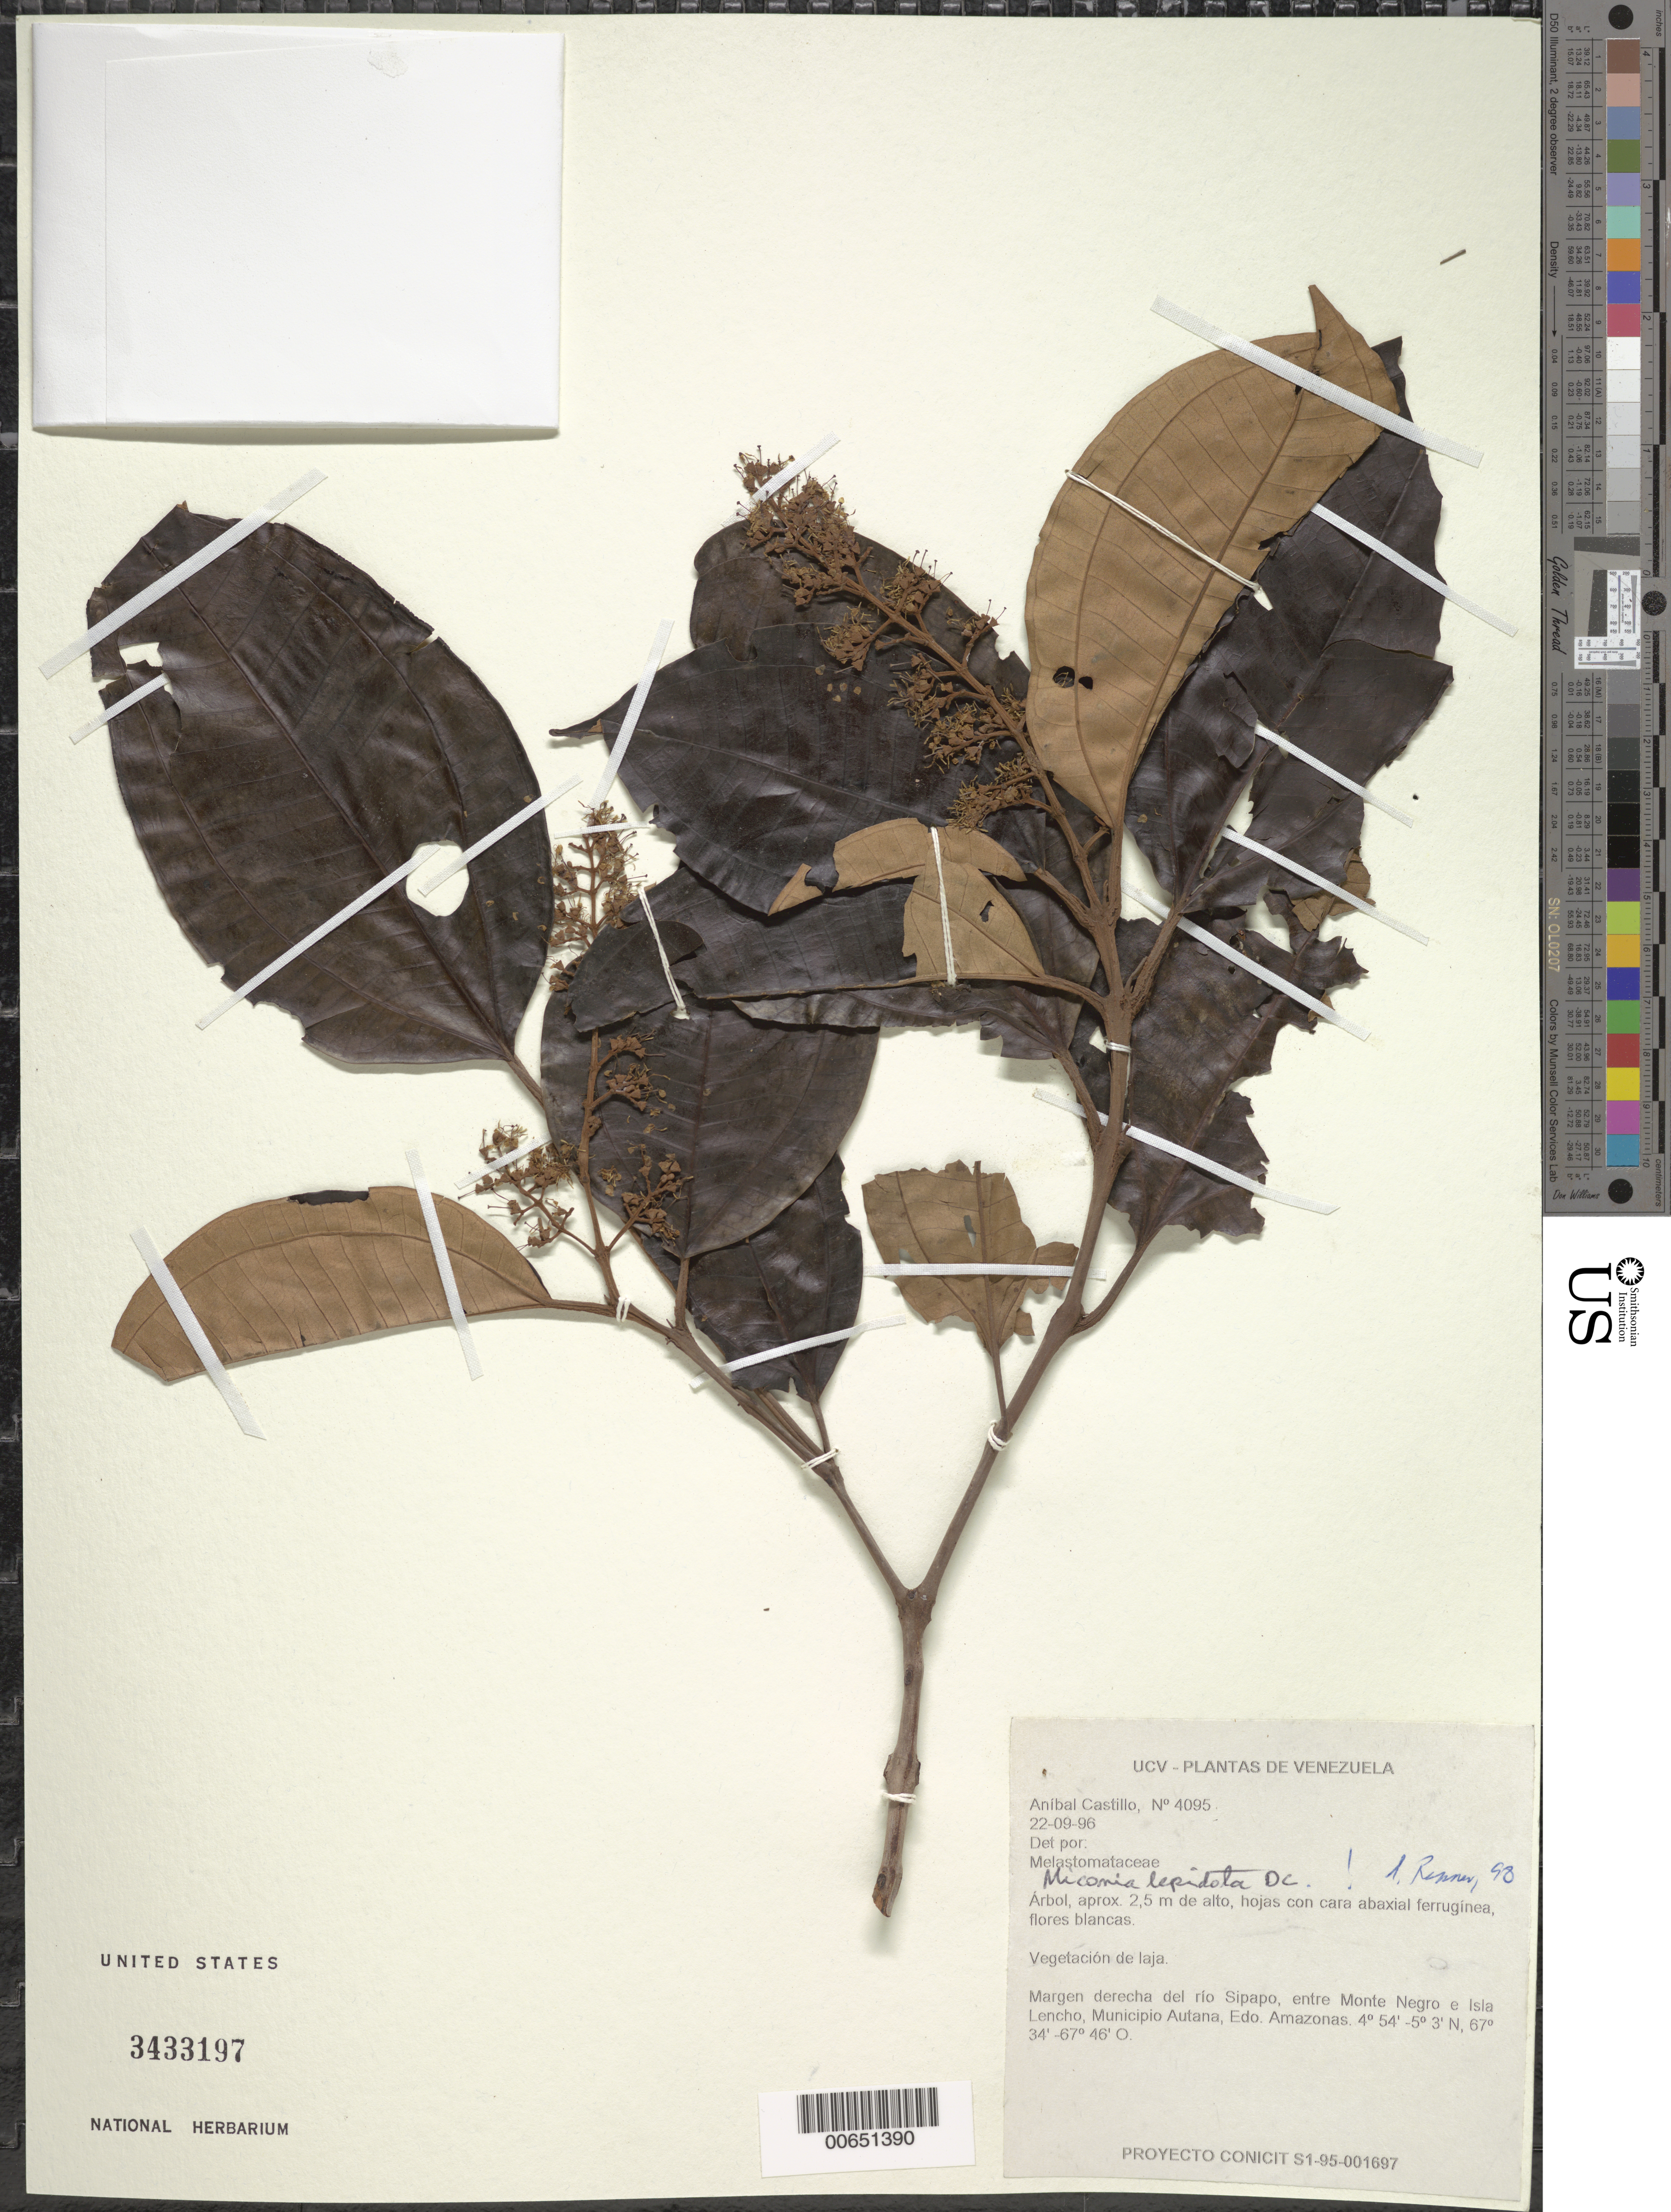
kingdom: Plantae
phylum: Tracheophyta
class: Magnoliopsida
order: Myrtales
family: Melastomataceae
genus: Miconia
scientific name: Miconia lepidota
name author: Schrank & Mart. ex DC.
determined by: Renner, --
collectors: A. Castillo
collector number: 4095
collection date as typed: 22-Sep-96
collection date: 1996-09-22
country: Venezuela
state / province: Amazonas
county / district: Autana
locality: Mun. Autana, Río Sipapo, entre Monte Negro e Isla Lencho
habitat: Margen derecha; vegetación de laja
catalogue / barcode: US 3433197